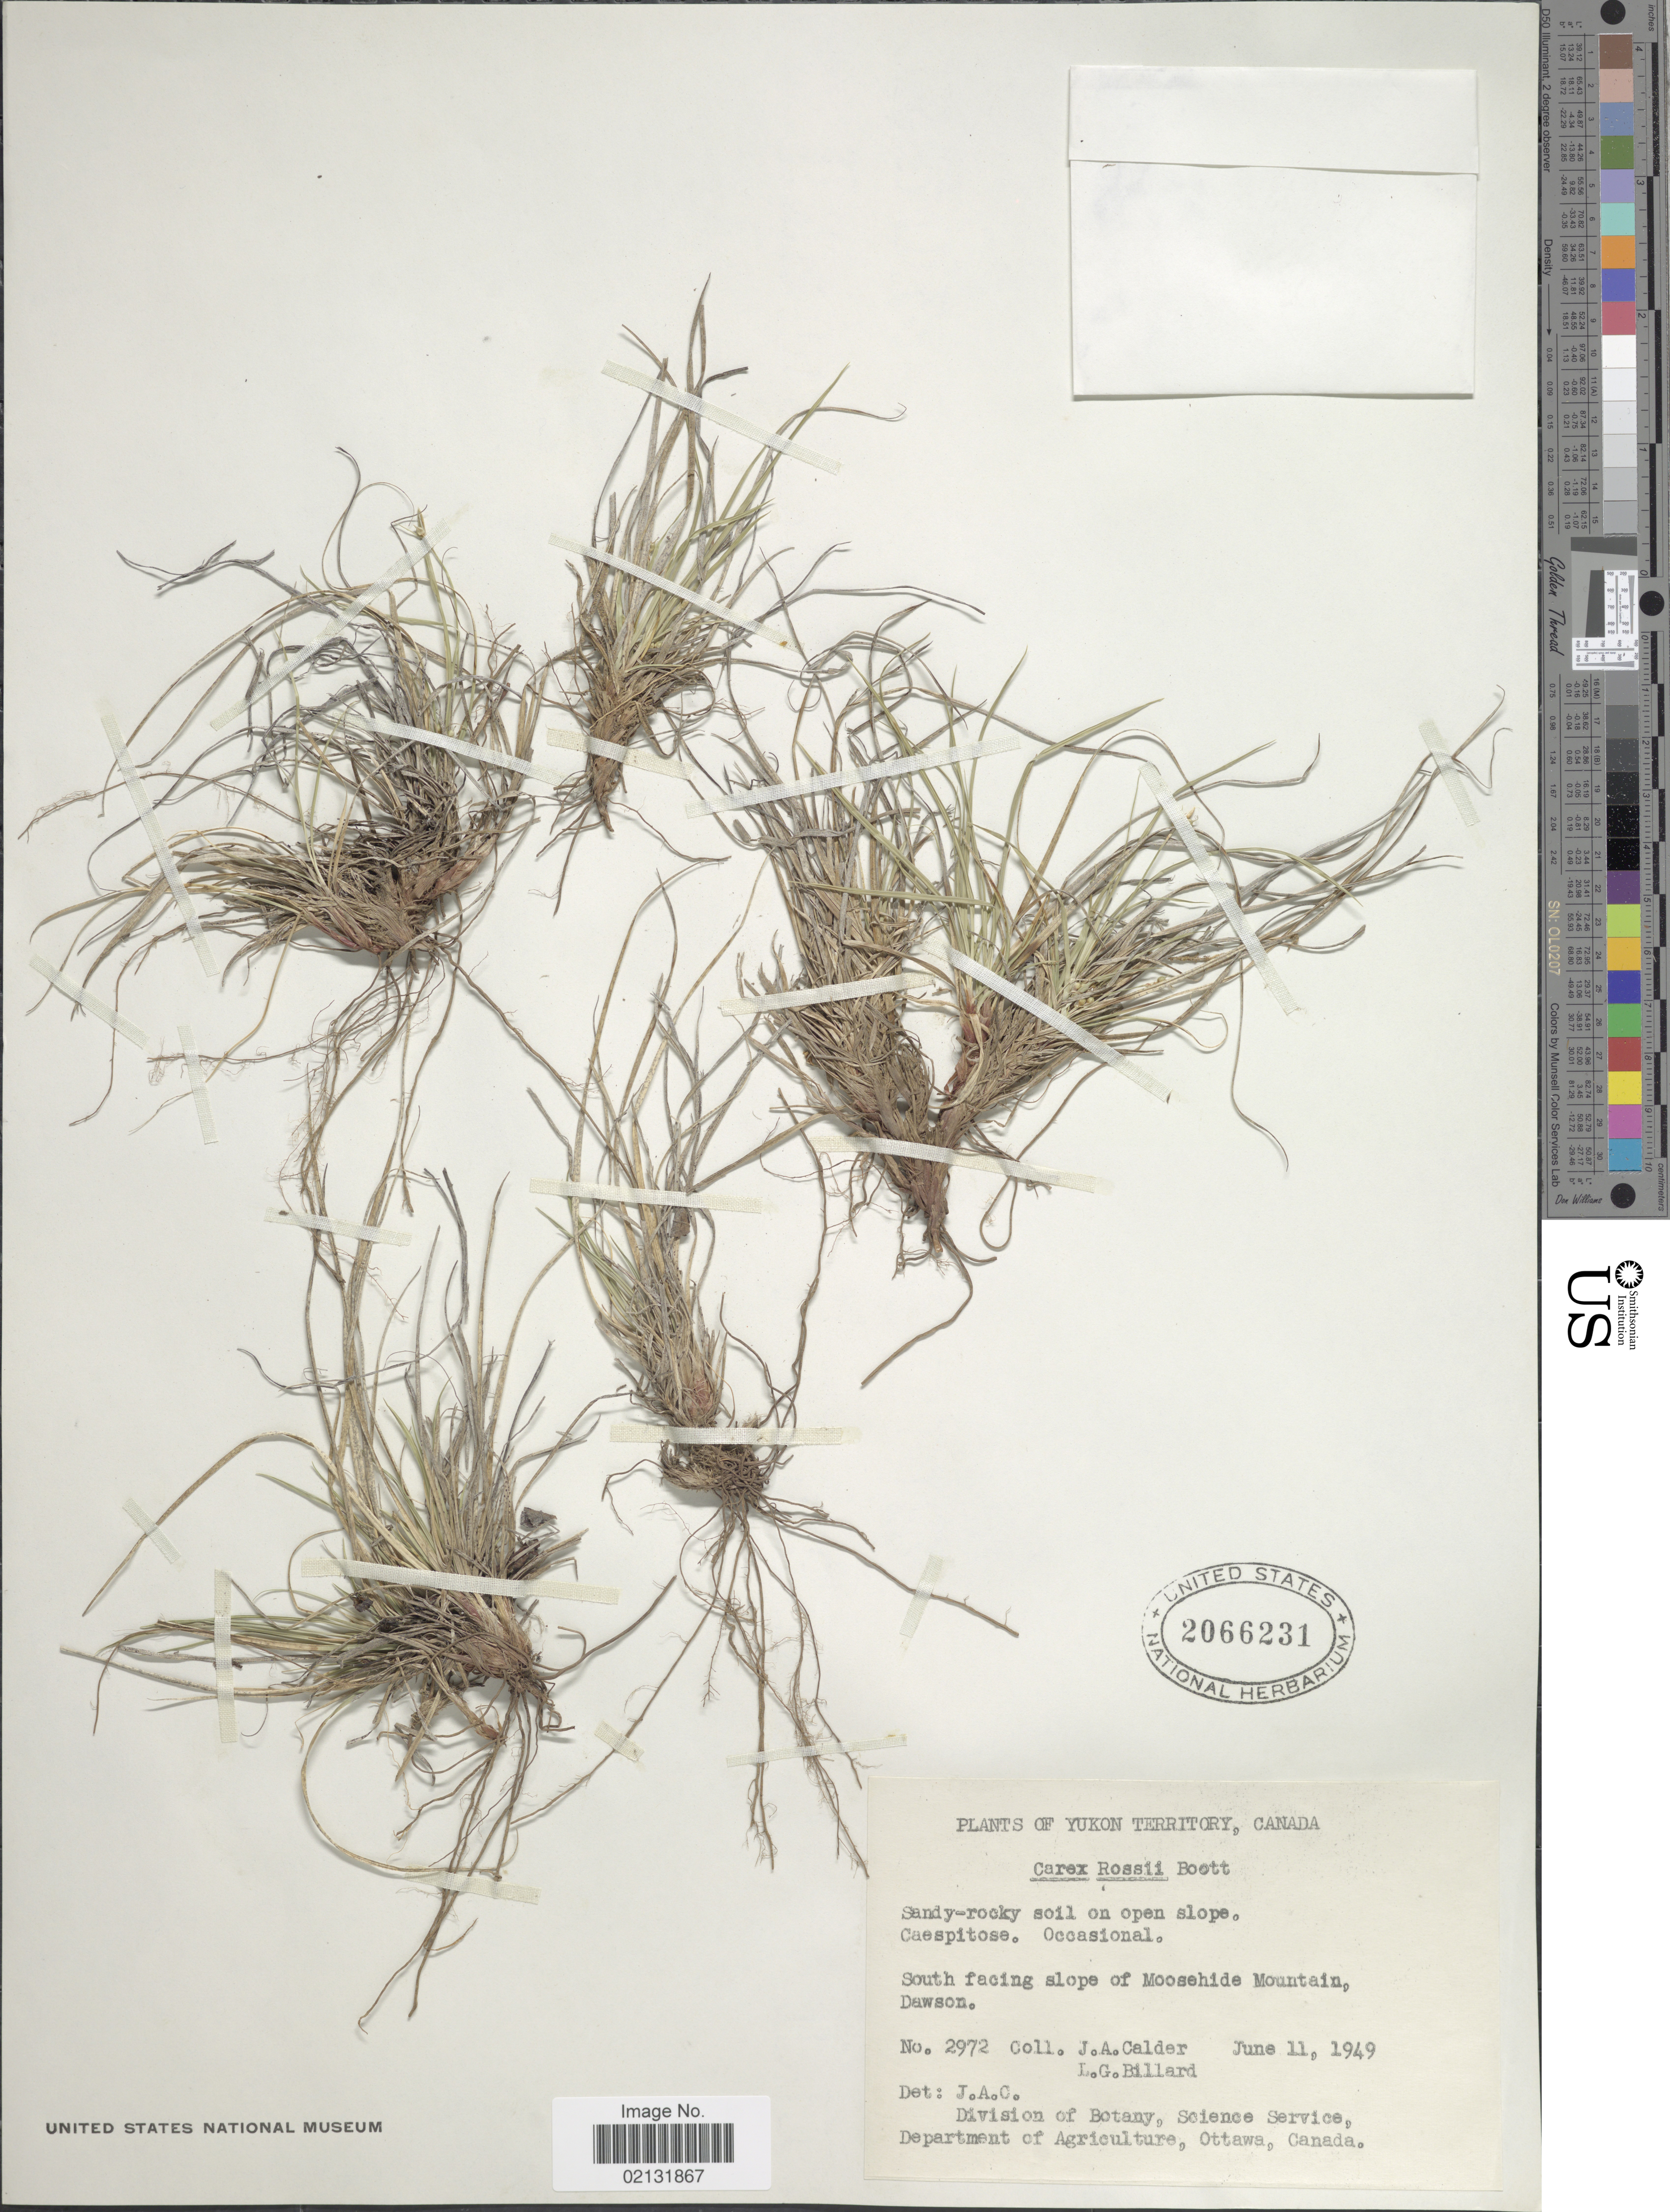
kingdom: Plantae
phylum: Tracheophyta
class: Liliopsida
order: Poales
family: Cyperaceae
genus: Carex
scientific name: Carex rossii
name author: Boott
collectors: J. A. Calder & L. Billard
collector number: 2972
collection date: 1949-06-11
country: Canada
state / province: Yukon Territory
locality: Yulon Territory, Canada. South facing slope of Moosehide Mountain, Dawson.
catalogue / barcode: US 2066231